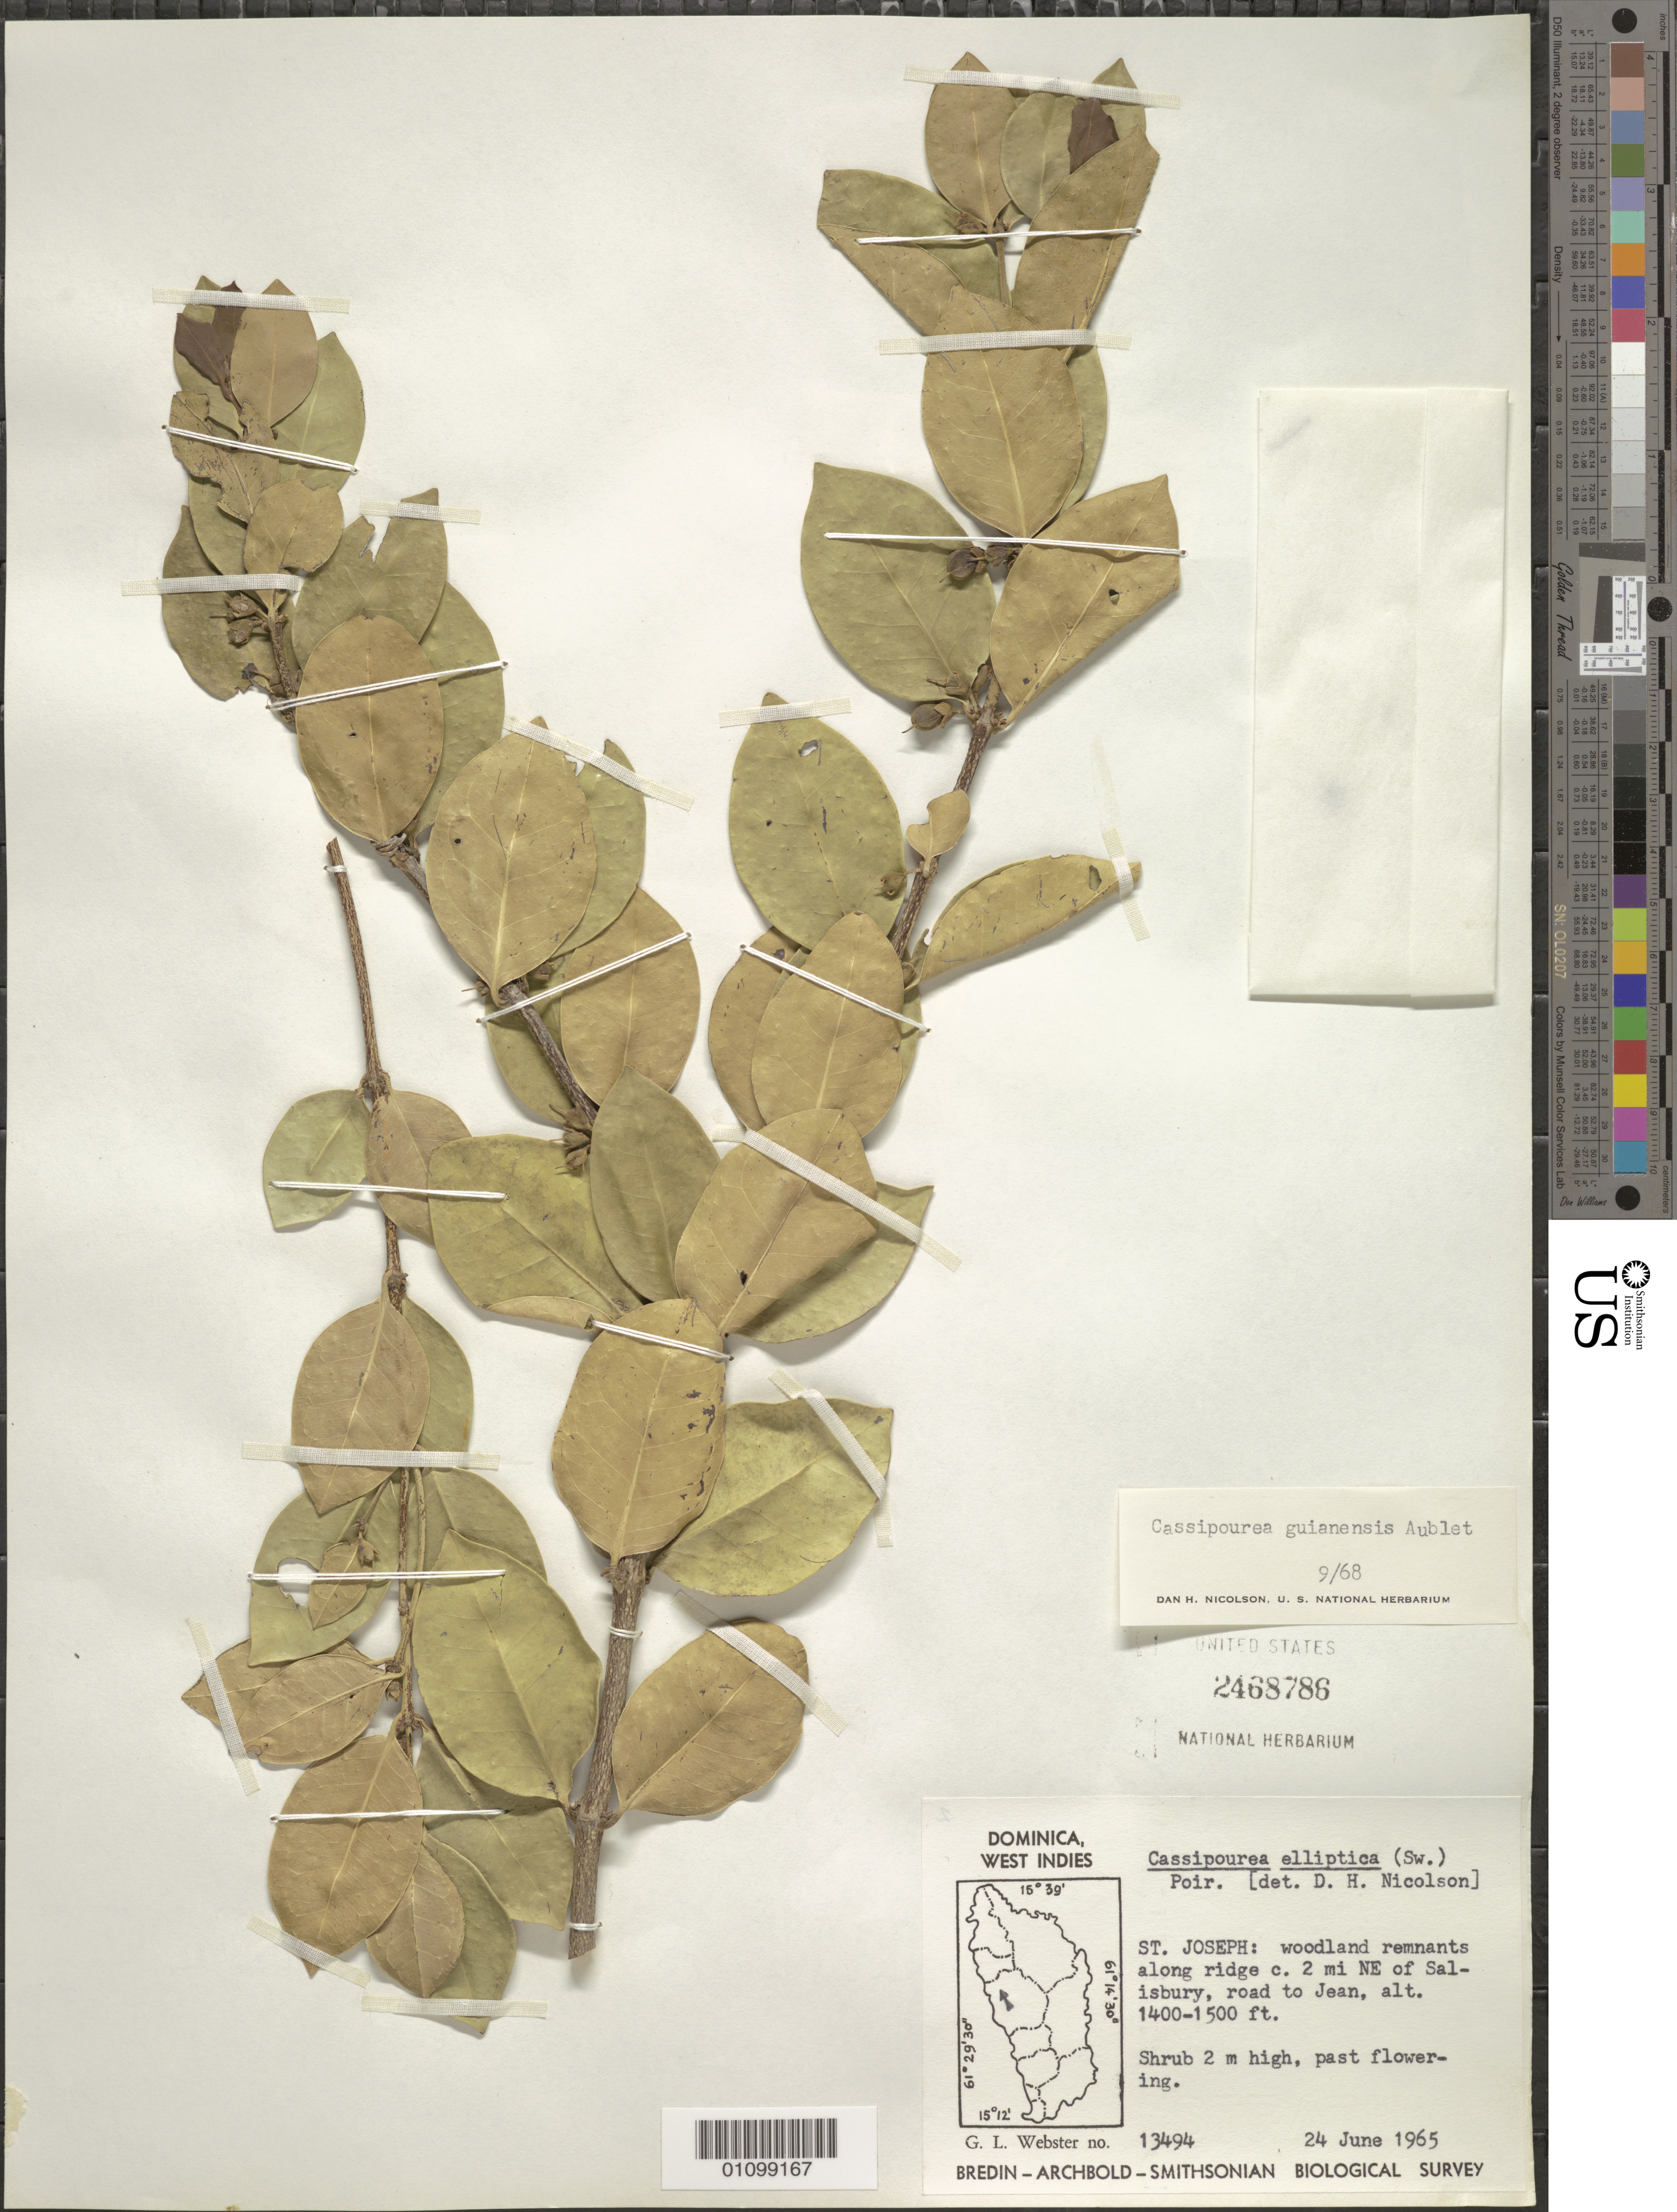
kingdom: Plantae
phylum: Tracheophyta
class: Magnoliopsida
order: Malpighiales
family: Rhizophoraceae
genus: Cassipourea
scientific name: Cassipourea guianensis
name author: Aubl.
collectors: G. L. Webster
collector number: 13494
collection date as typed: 24 Jun 1965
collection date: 1965-06-24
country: Dominica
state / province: St. Joseph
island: Dominica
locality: Woodland remnants along ridge about 2 miles NE of Salisbury, road to Jean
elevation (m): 427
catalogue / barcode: US 2468786